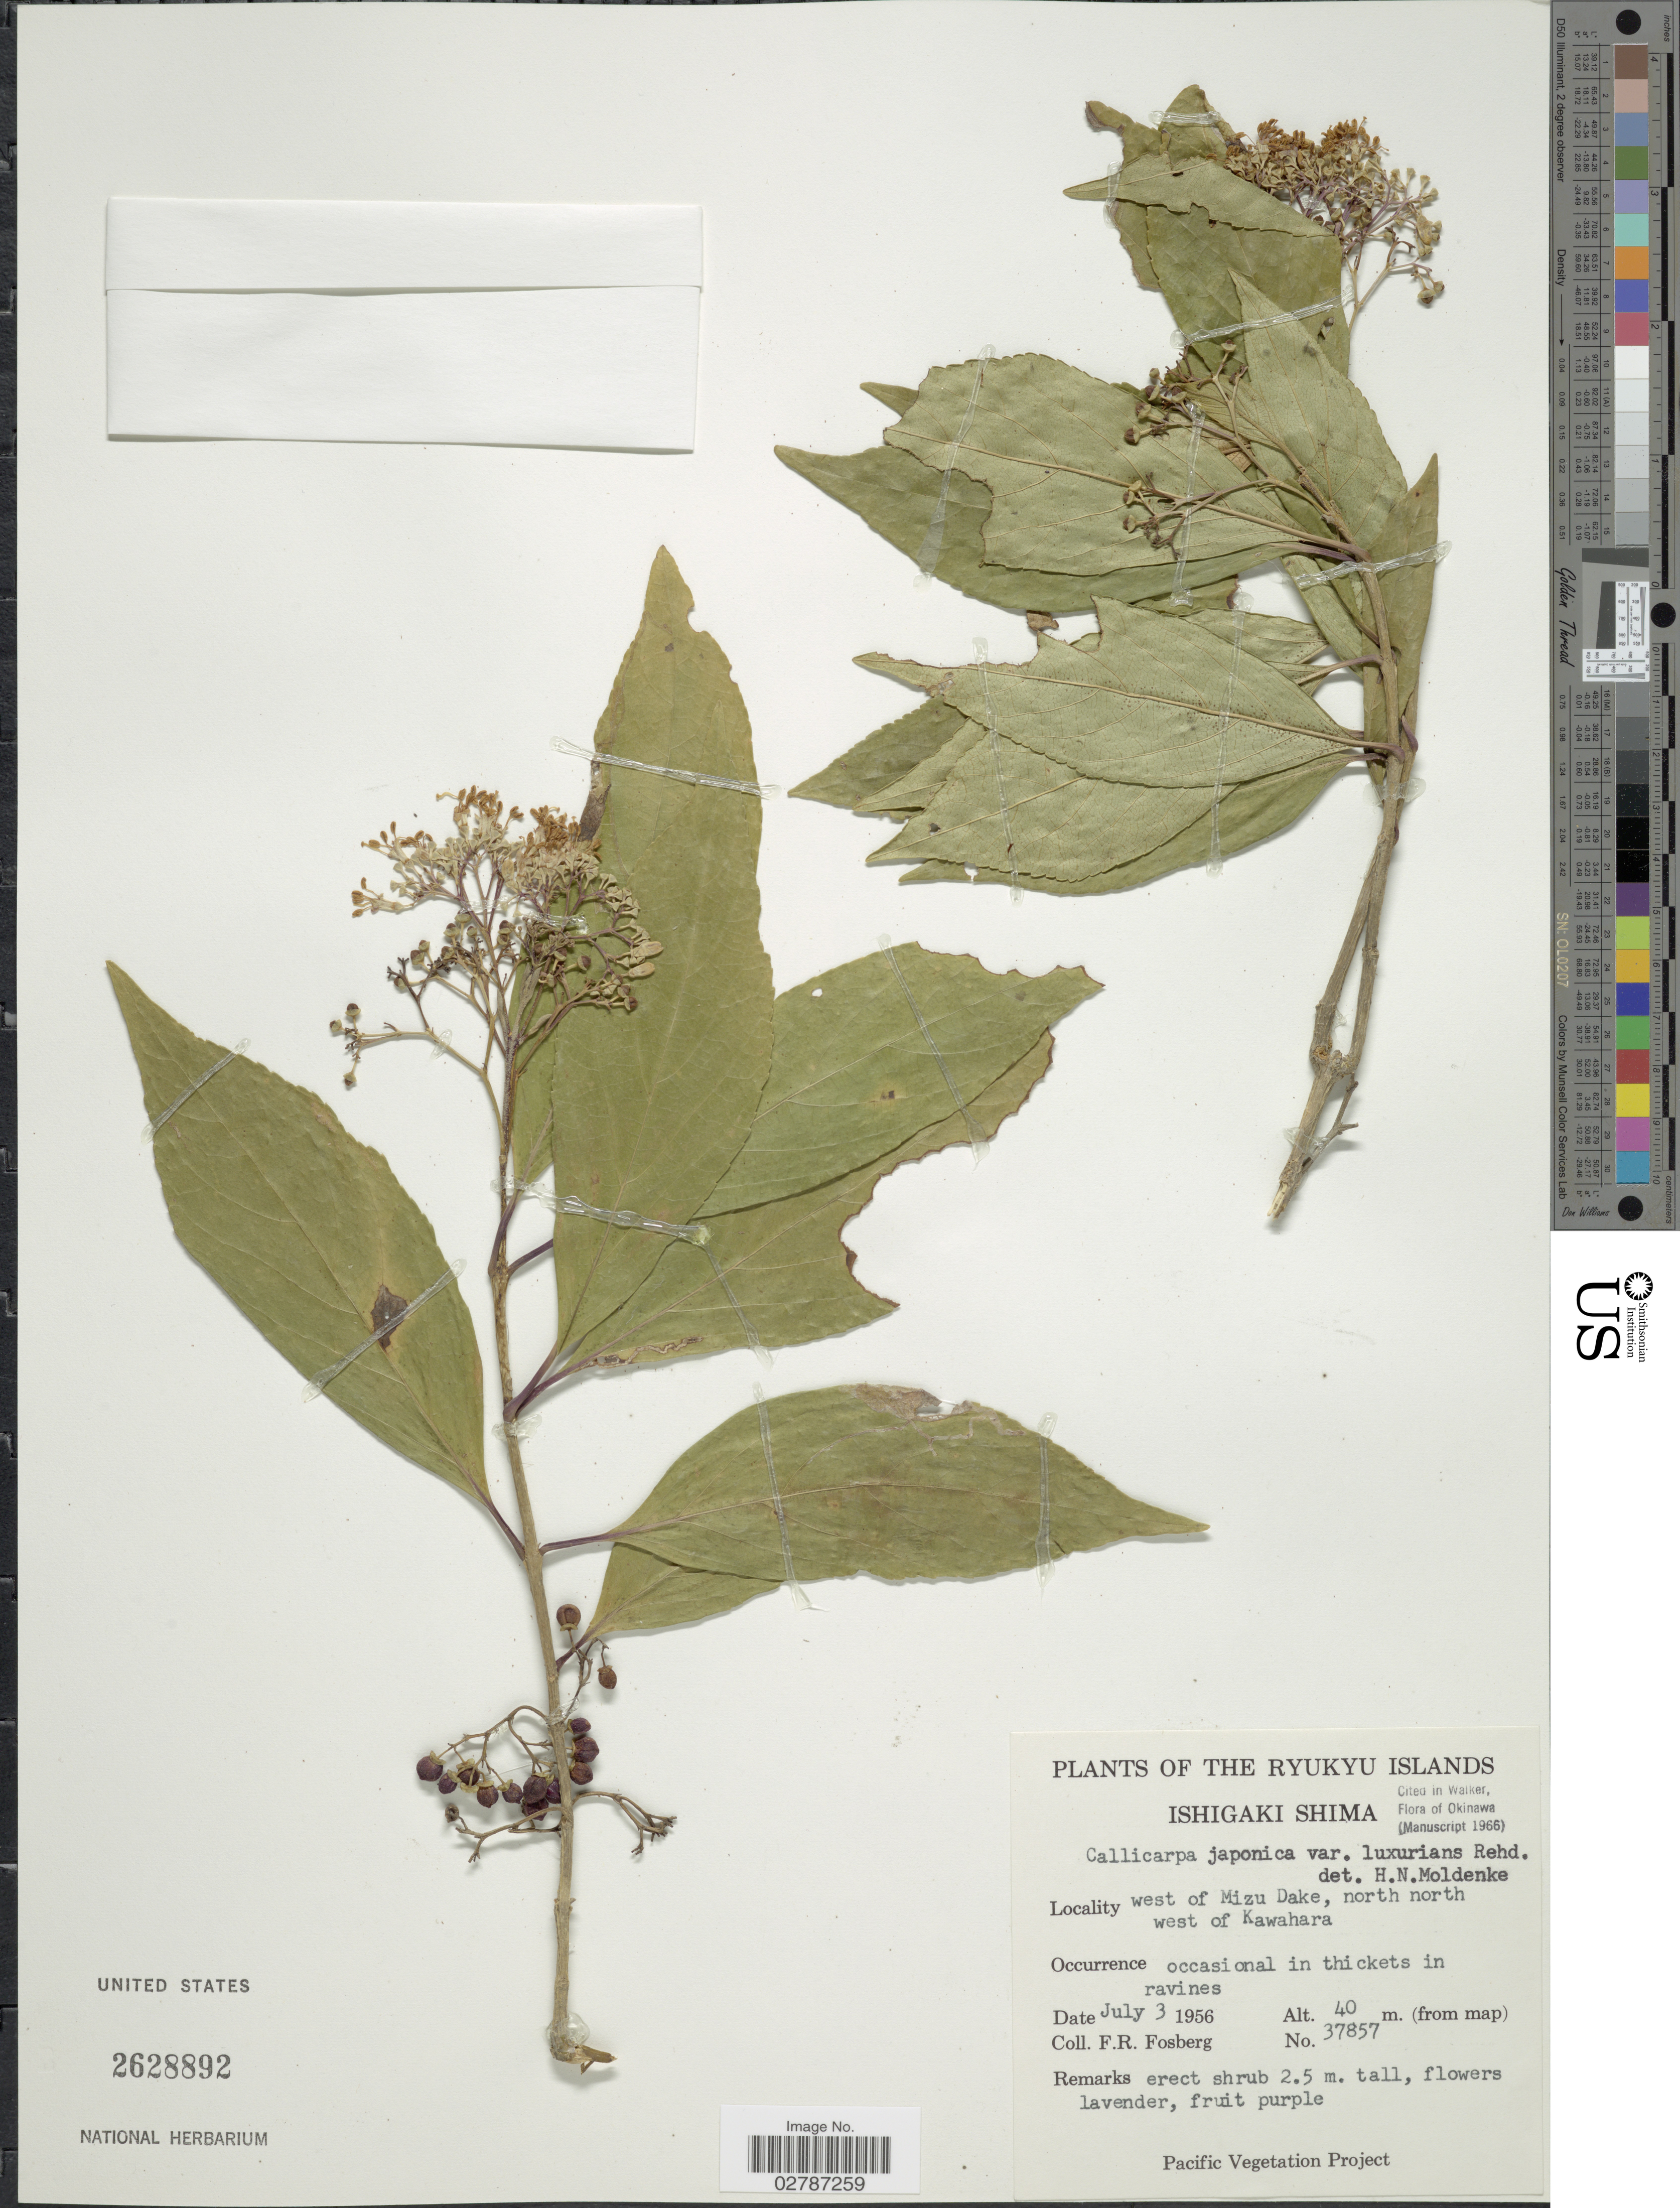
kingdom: Plantae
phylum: Tracheophyta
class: Magnoliopsida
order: Lamiales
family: Lamiaceae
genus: Callicarpa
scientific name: Callicarpa japonica var. luxurians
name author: Rehder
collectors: F. R. Fosberg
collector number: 37857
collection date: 1956-07-03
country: Japan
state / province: Okinawa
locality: Ryukyu Islands. Ishigaki Shima. West of Mizu Dake, north north west of Kawahara.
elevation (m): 40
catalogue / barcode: US 2628892